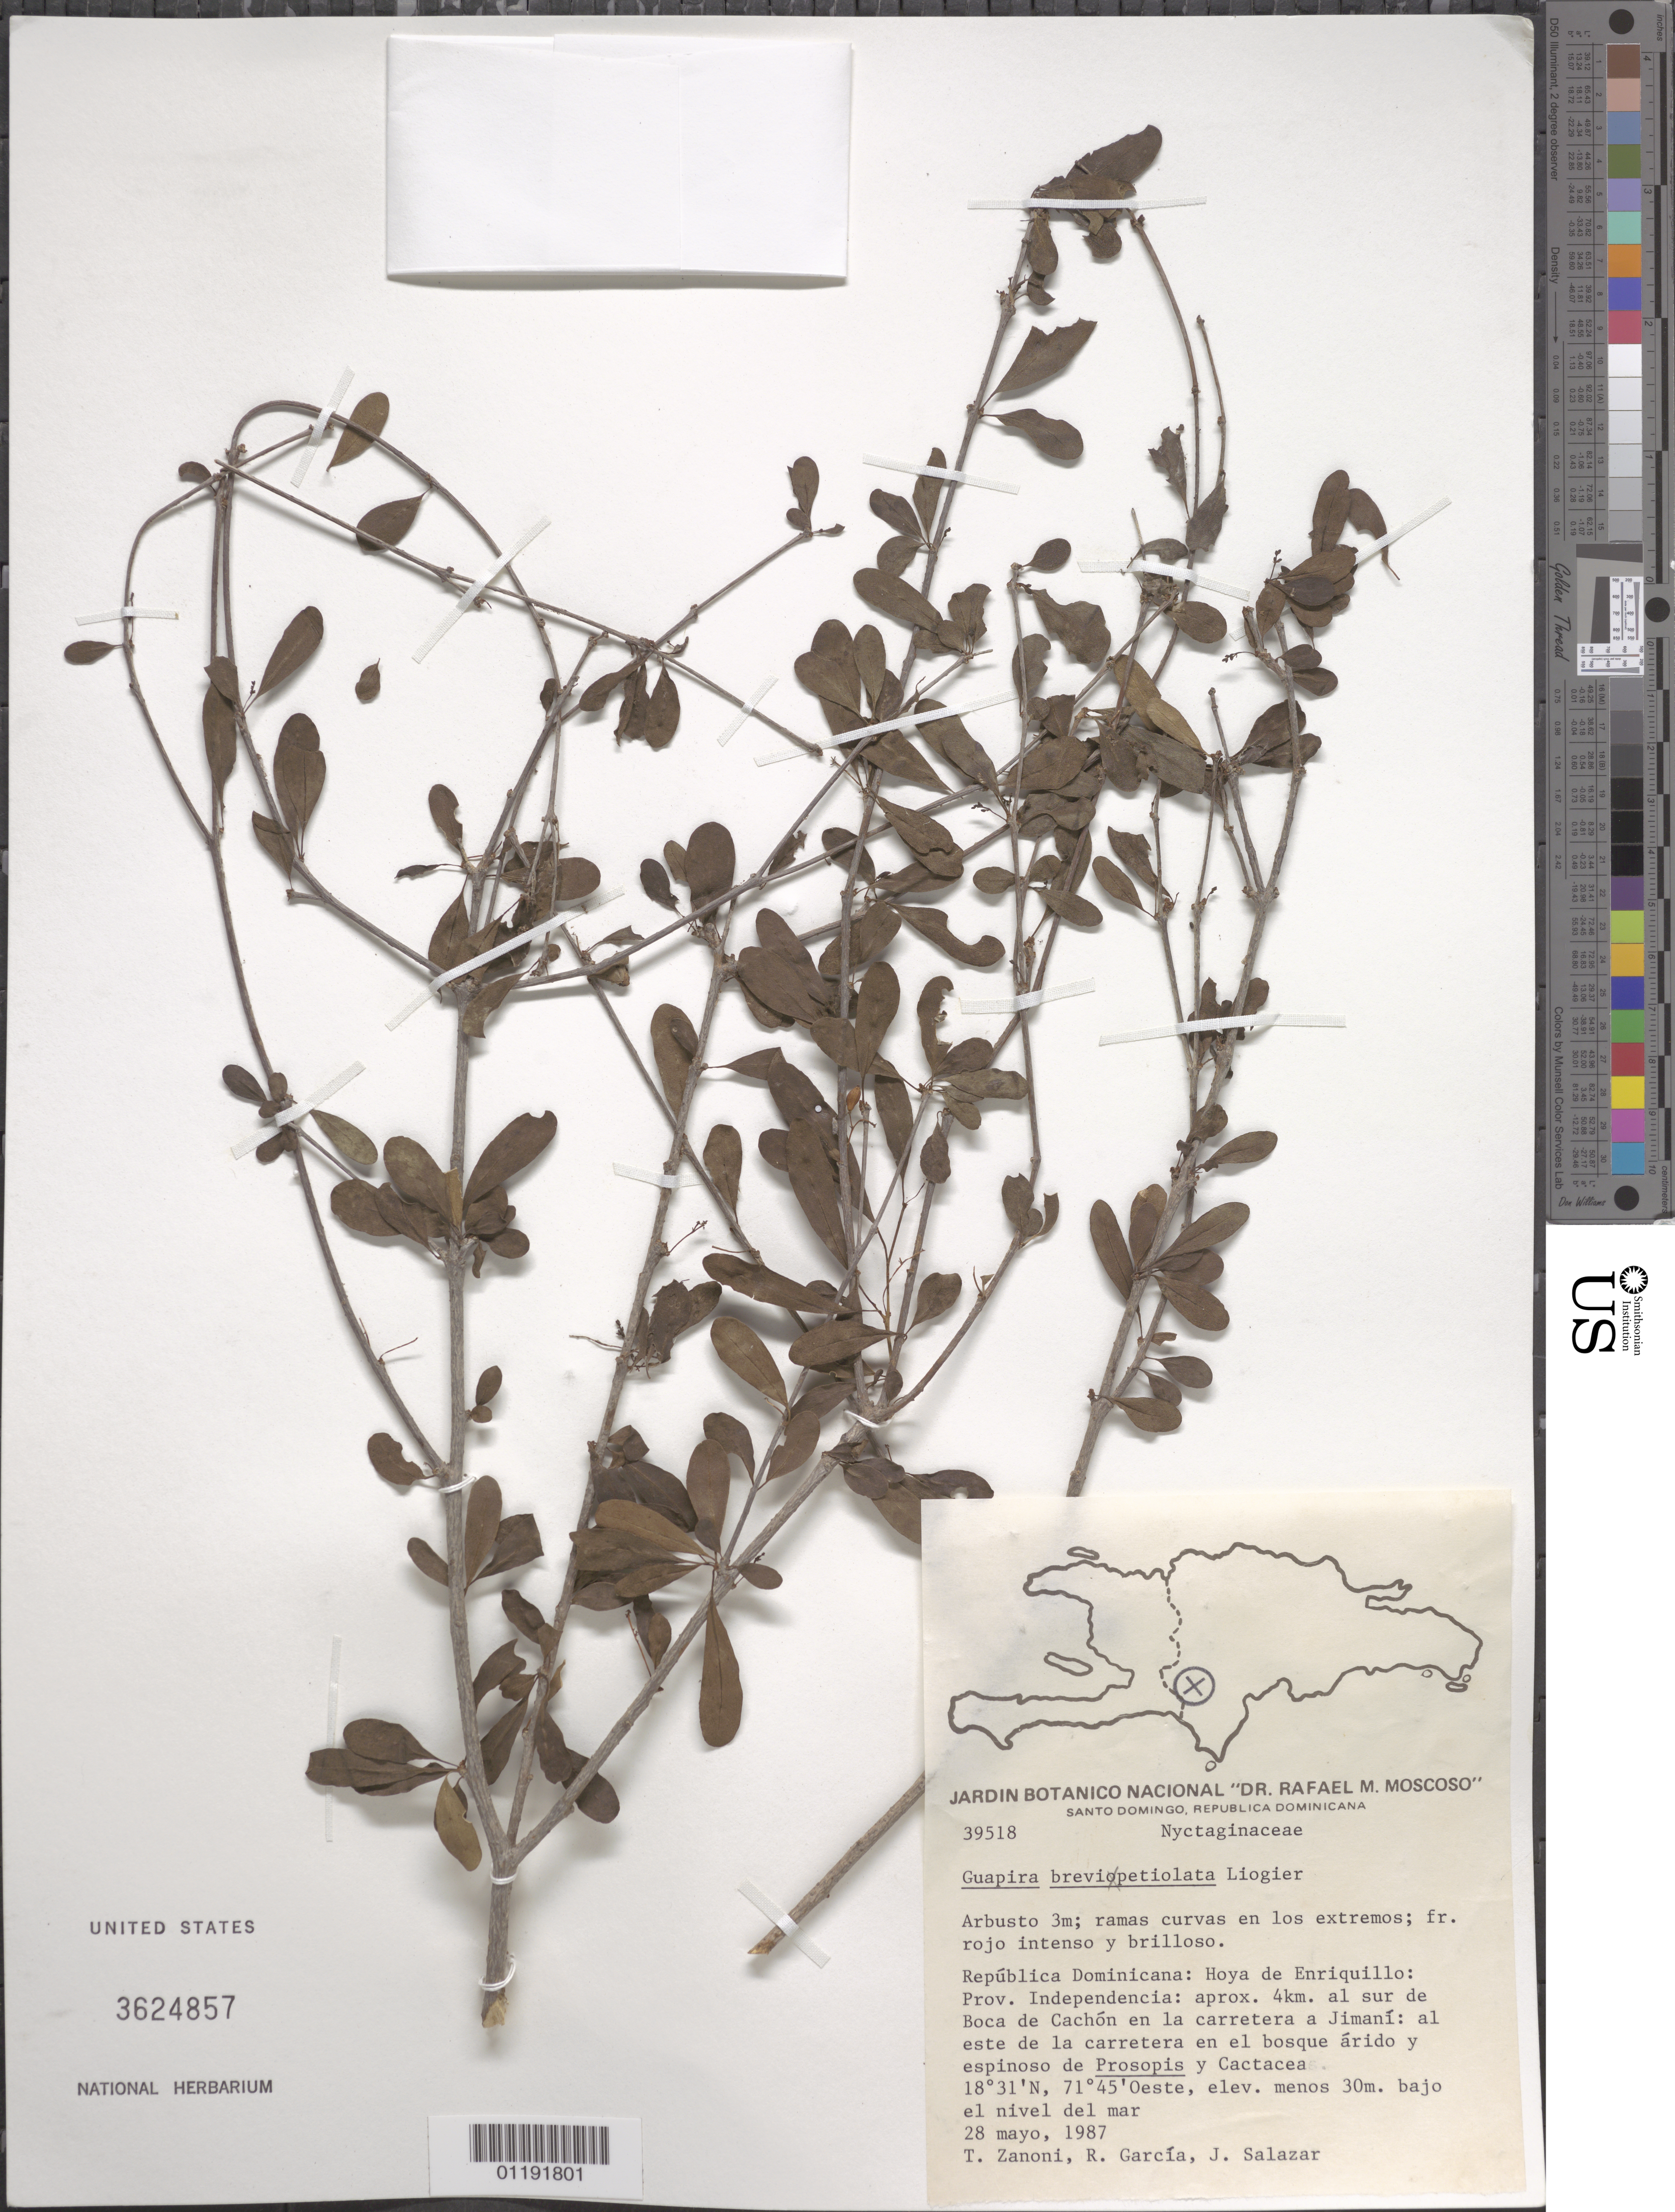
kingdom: Plantae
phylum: Tracheophyta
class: Magnoliopsida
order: Caryophyllales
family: Nyctaginaceae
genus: Guapira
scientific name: Guapira brevipetiolata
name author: (Heimerl) Alain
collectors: T. A. Zanoni, R. Garcia & J. Salazar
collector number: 39518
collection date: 1987-05-28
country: Dominican Republic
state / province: Independencia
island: Hispaniola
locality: E of road to Jimani, approx 4 km S of Boca de Cachon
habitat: Arid and thorny forest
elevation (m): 30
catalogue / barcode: US 3624857